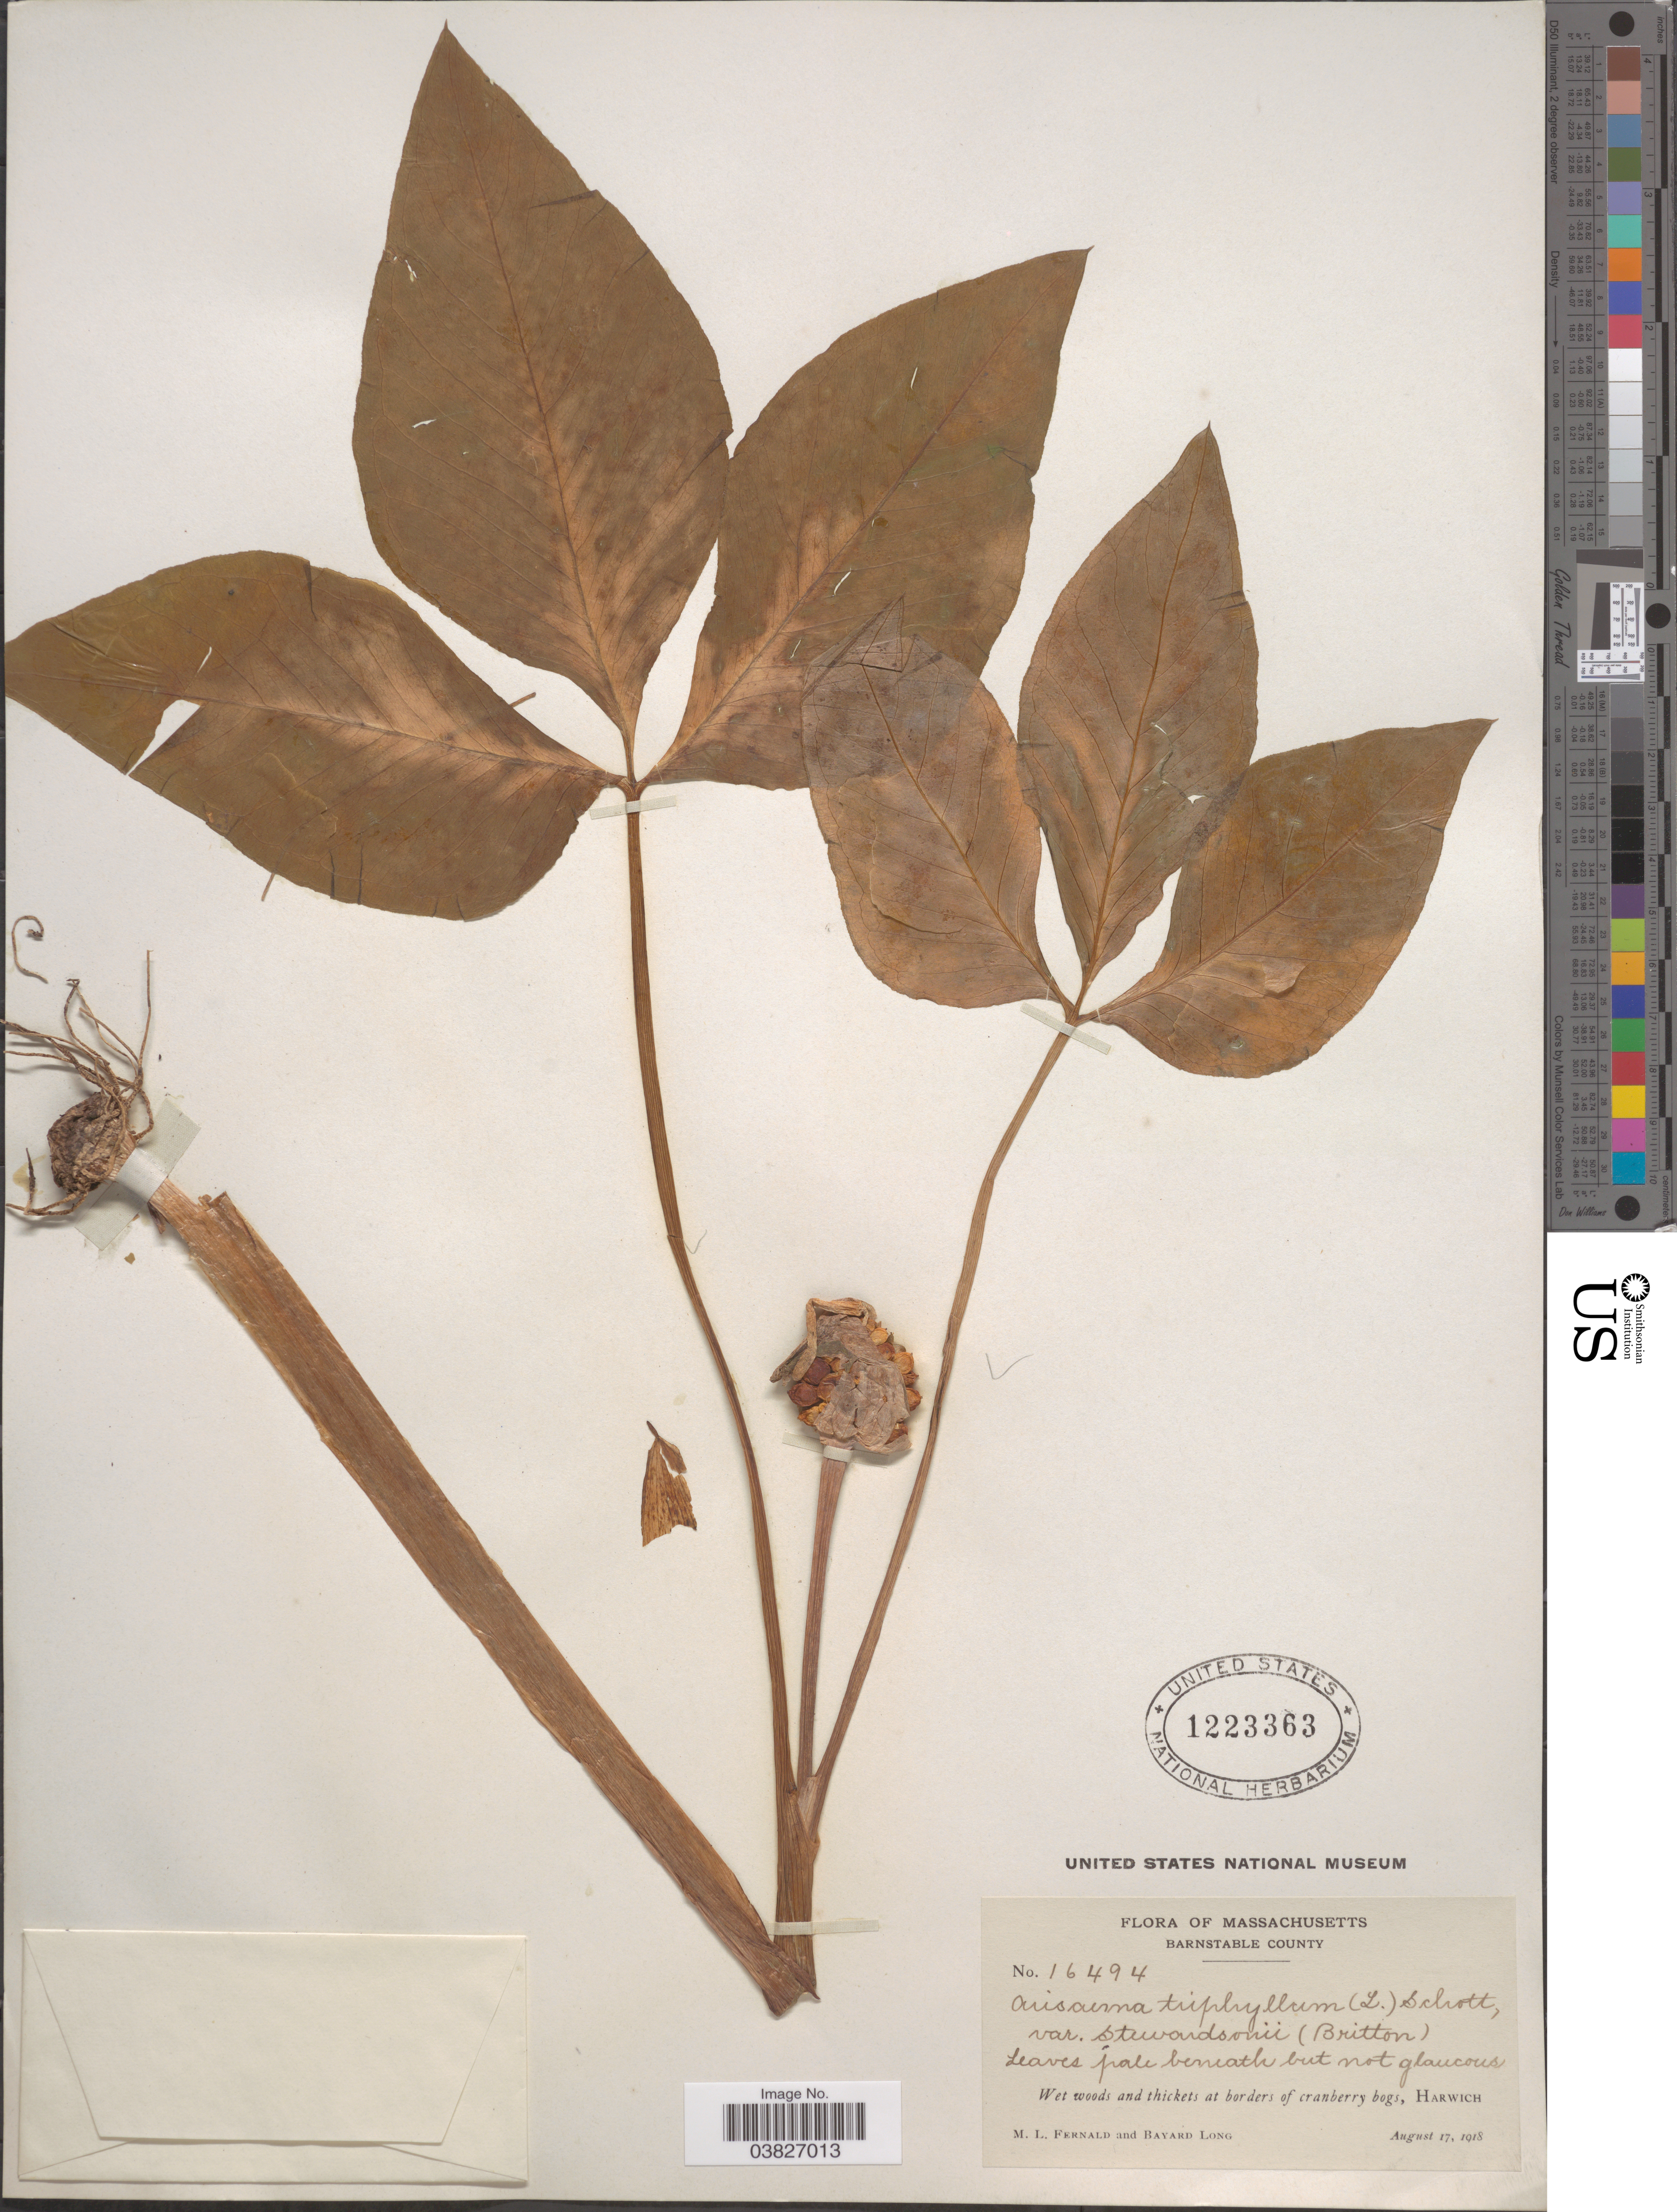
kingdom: Plantae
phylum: Tracheophyta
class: Liliopsida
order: Alismatales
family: Araceae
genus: Arisaema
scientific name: Arisaema stewardsonii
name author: Britton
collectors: M. L. Fernald & B. Long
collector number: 16494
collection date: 1918-08-17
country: United States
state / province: Massachusetts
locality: Barnstable County. Wet woods and thickets at borders of cranberry bogs, Harwich.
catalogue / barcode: US 1223363